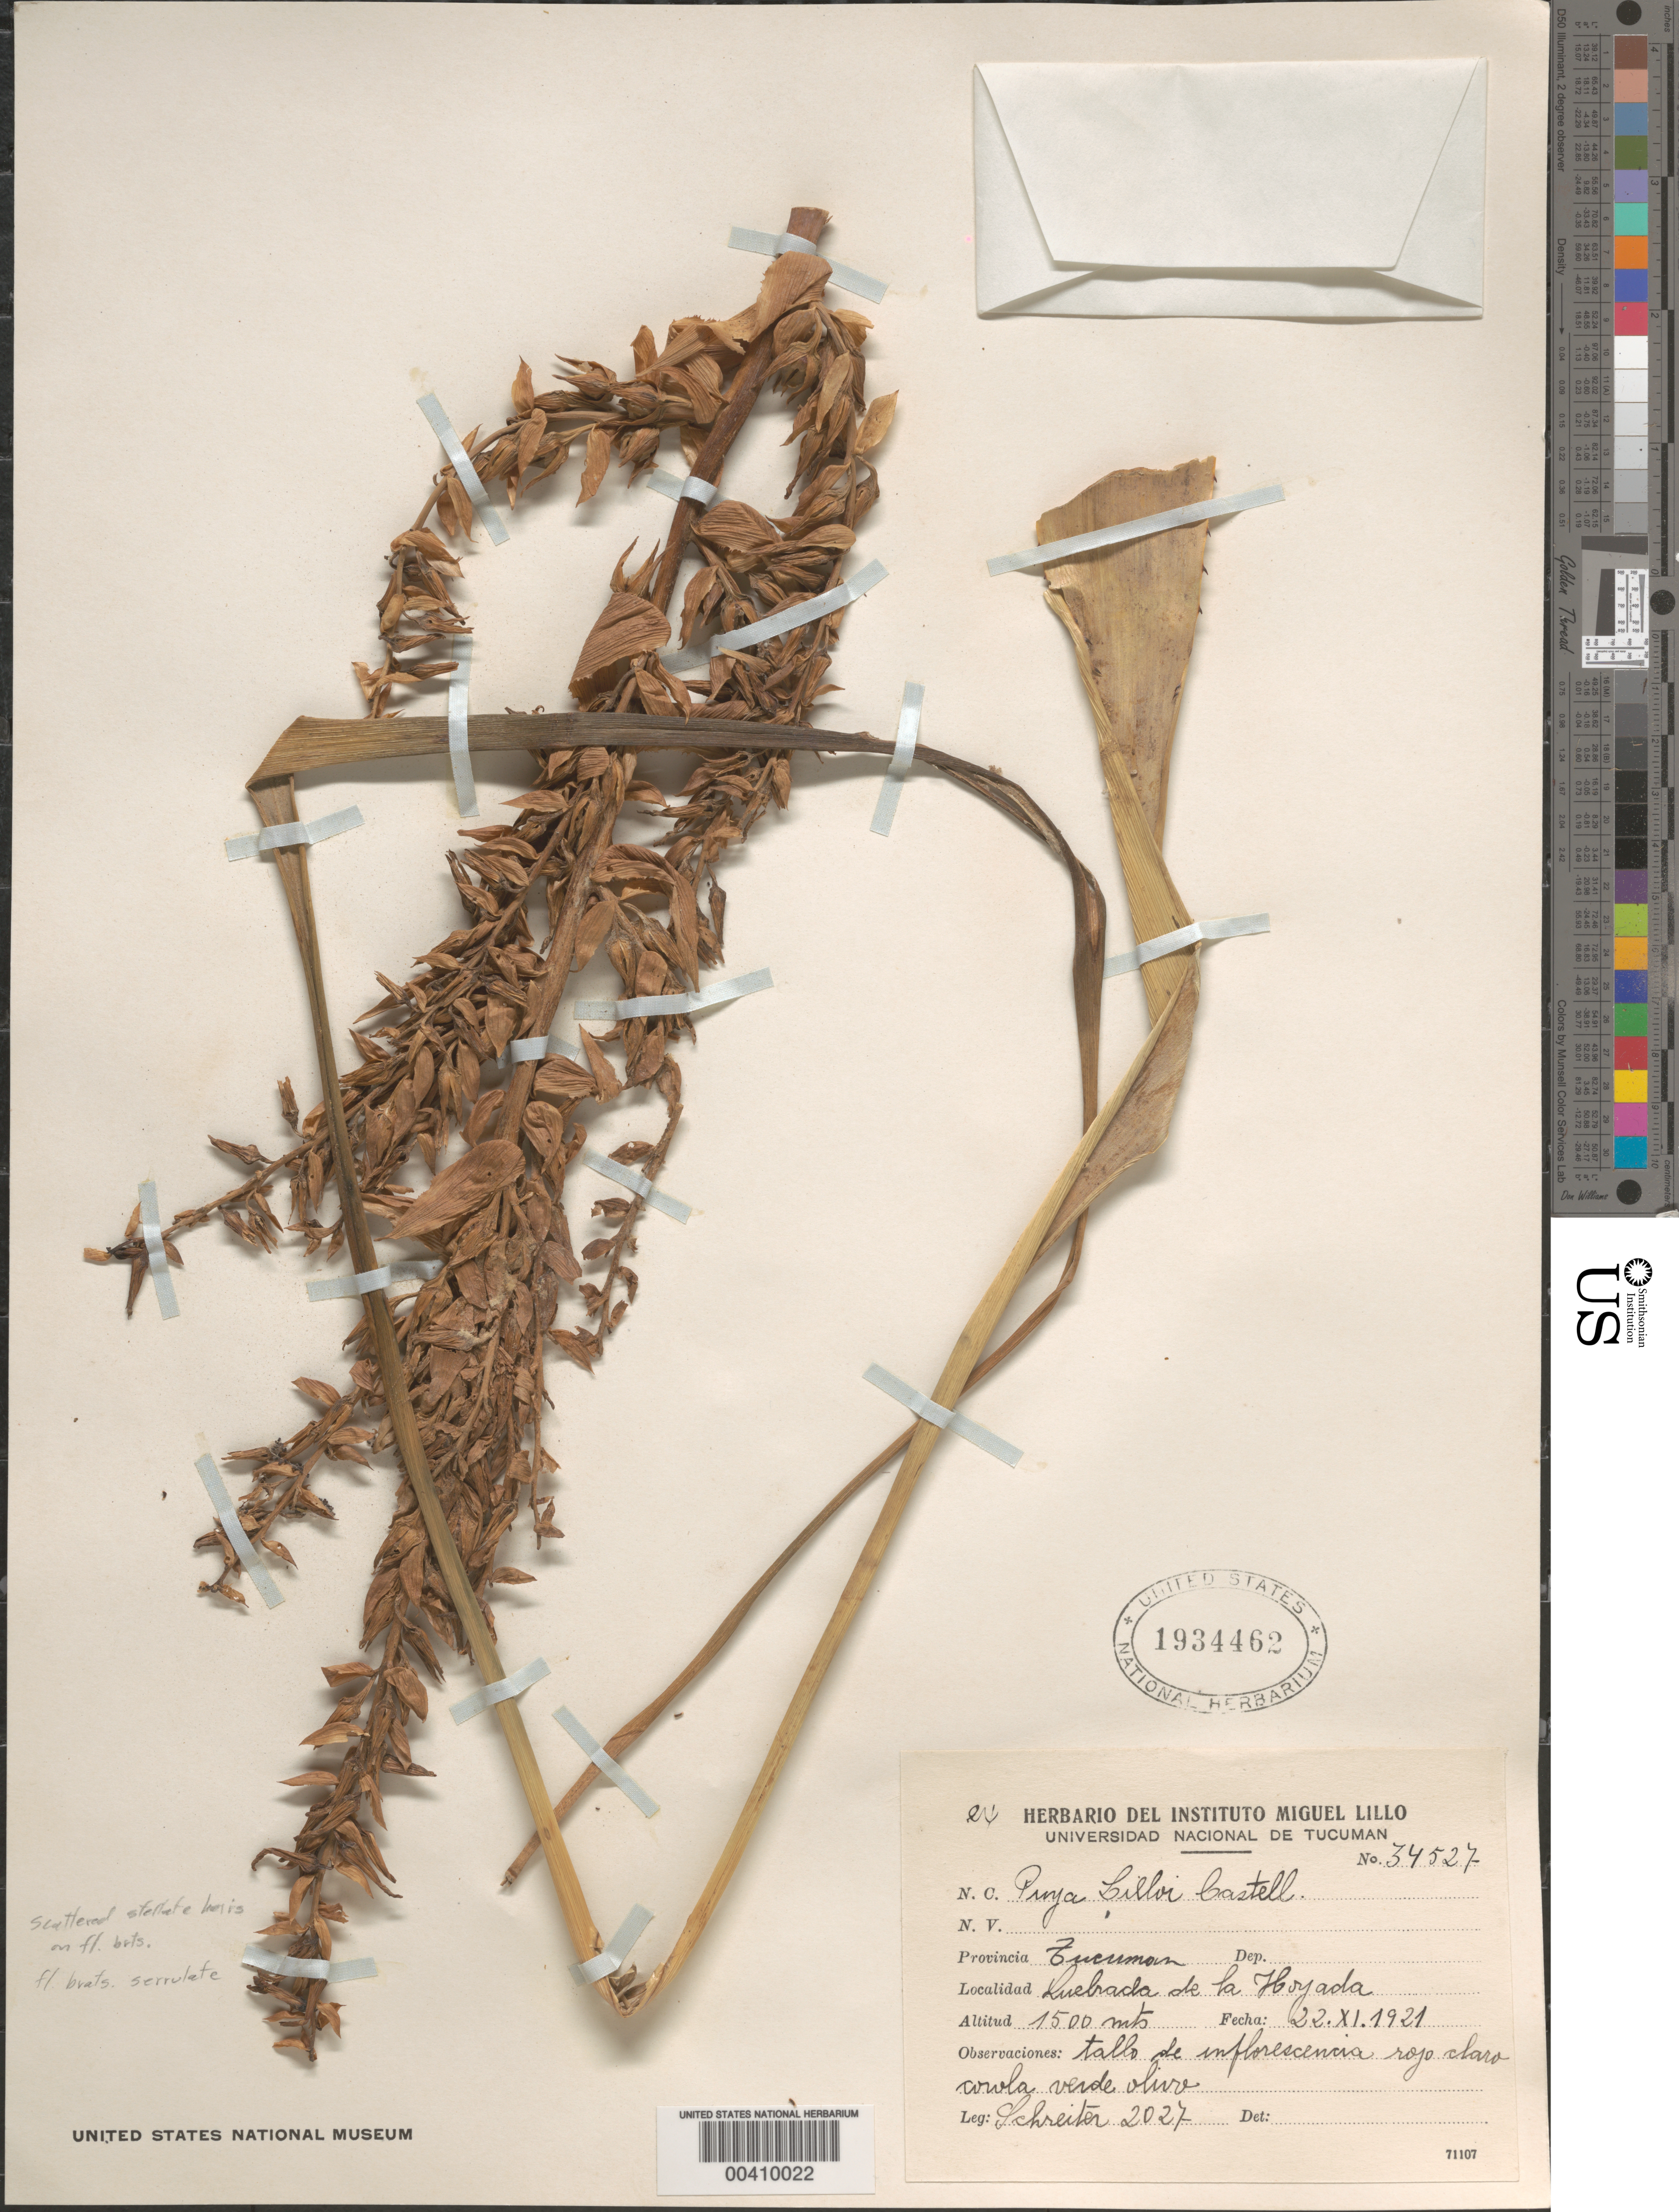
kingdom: Plantae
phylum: Tracheophyta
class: Liliopsida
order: Poales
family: Bromeliaceae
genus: Puya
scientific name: Puya lilloi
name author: A. Cast.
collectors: R. Schreiter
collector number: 34527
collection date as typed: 22 Nov 1921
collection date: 1921-11-22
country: Argentina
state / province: Tucumán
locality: Quebrada de la Hoyada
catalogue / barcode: US 1934462